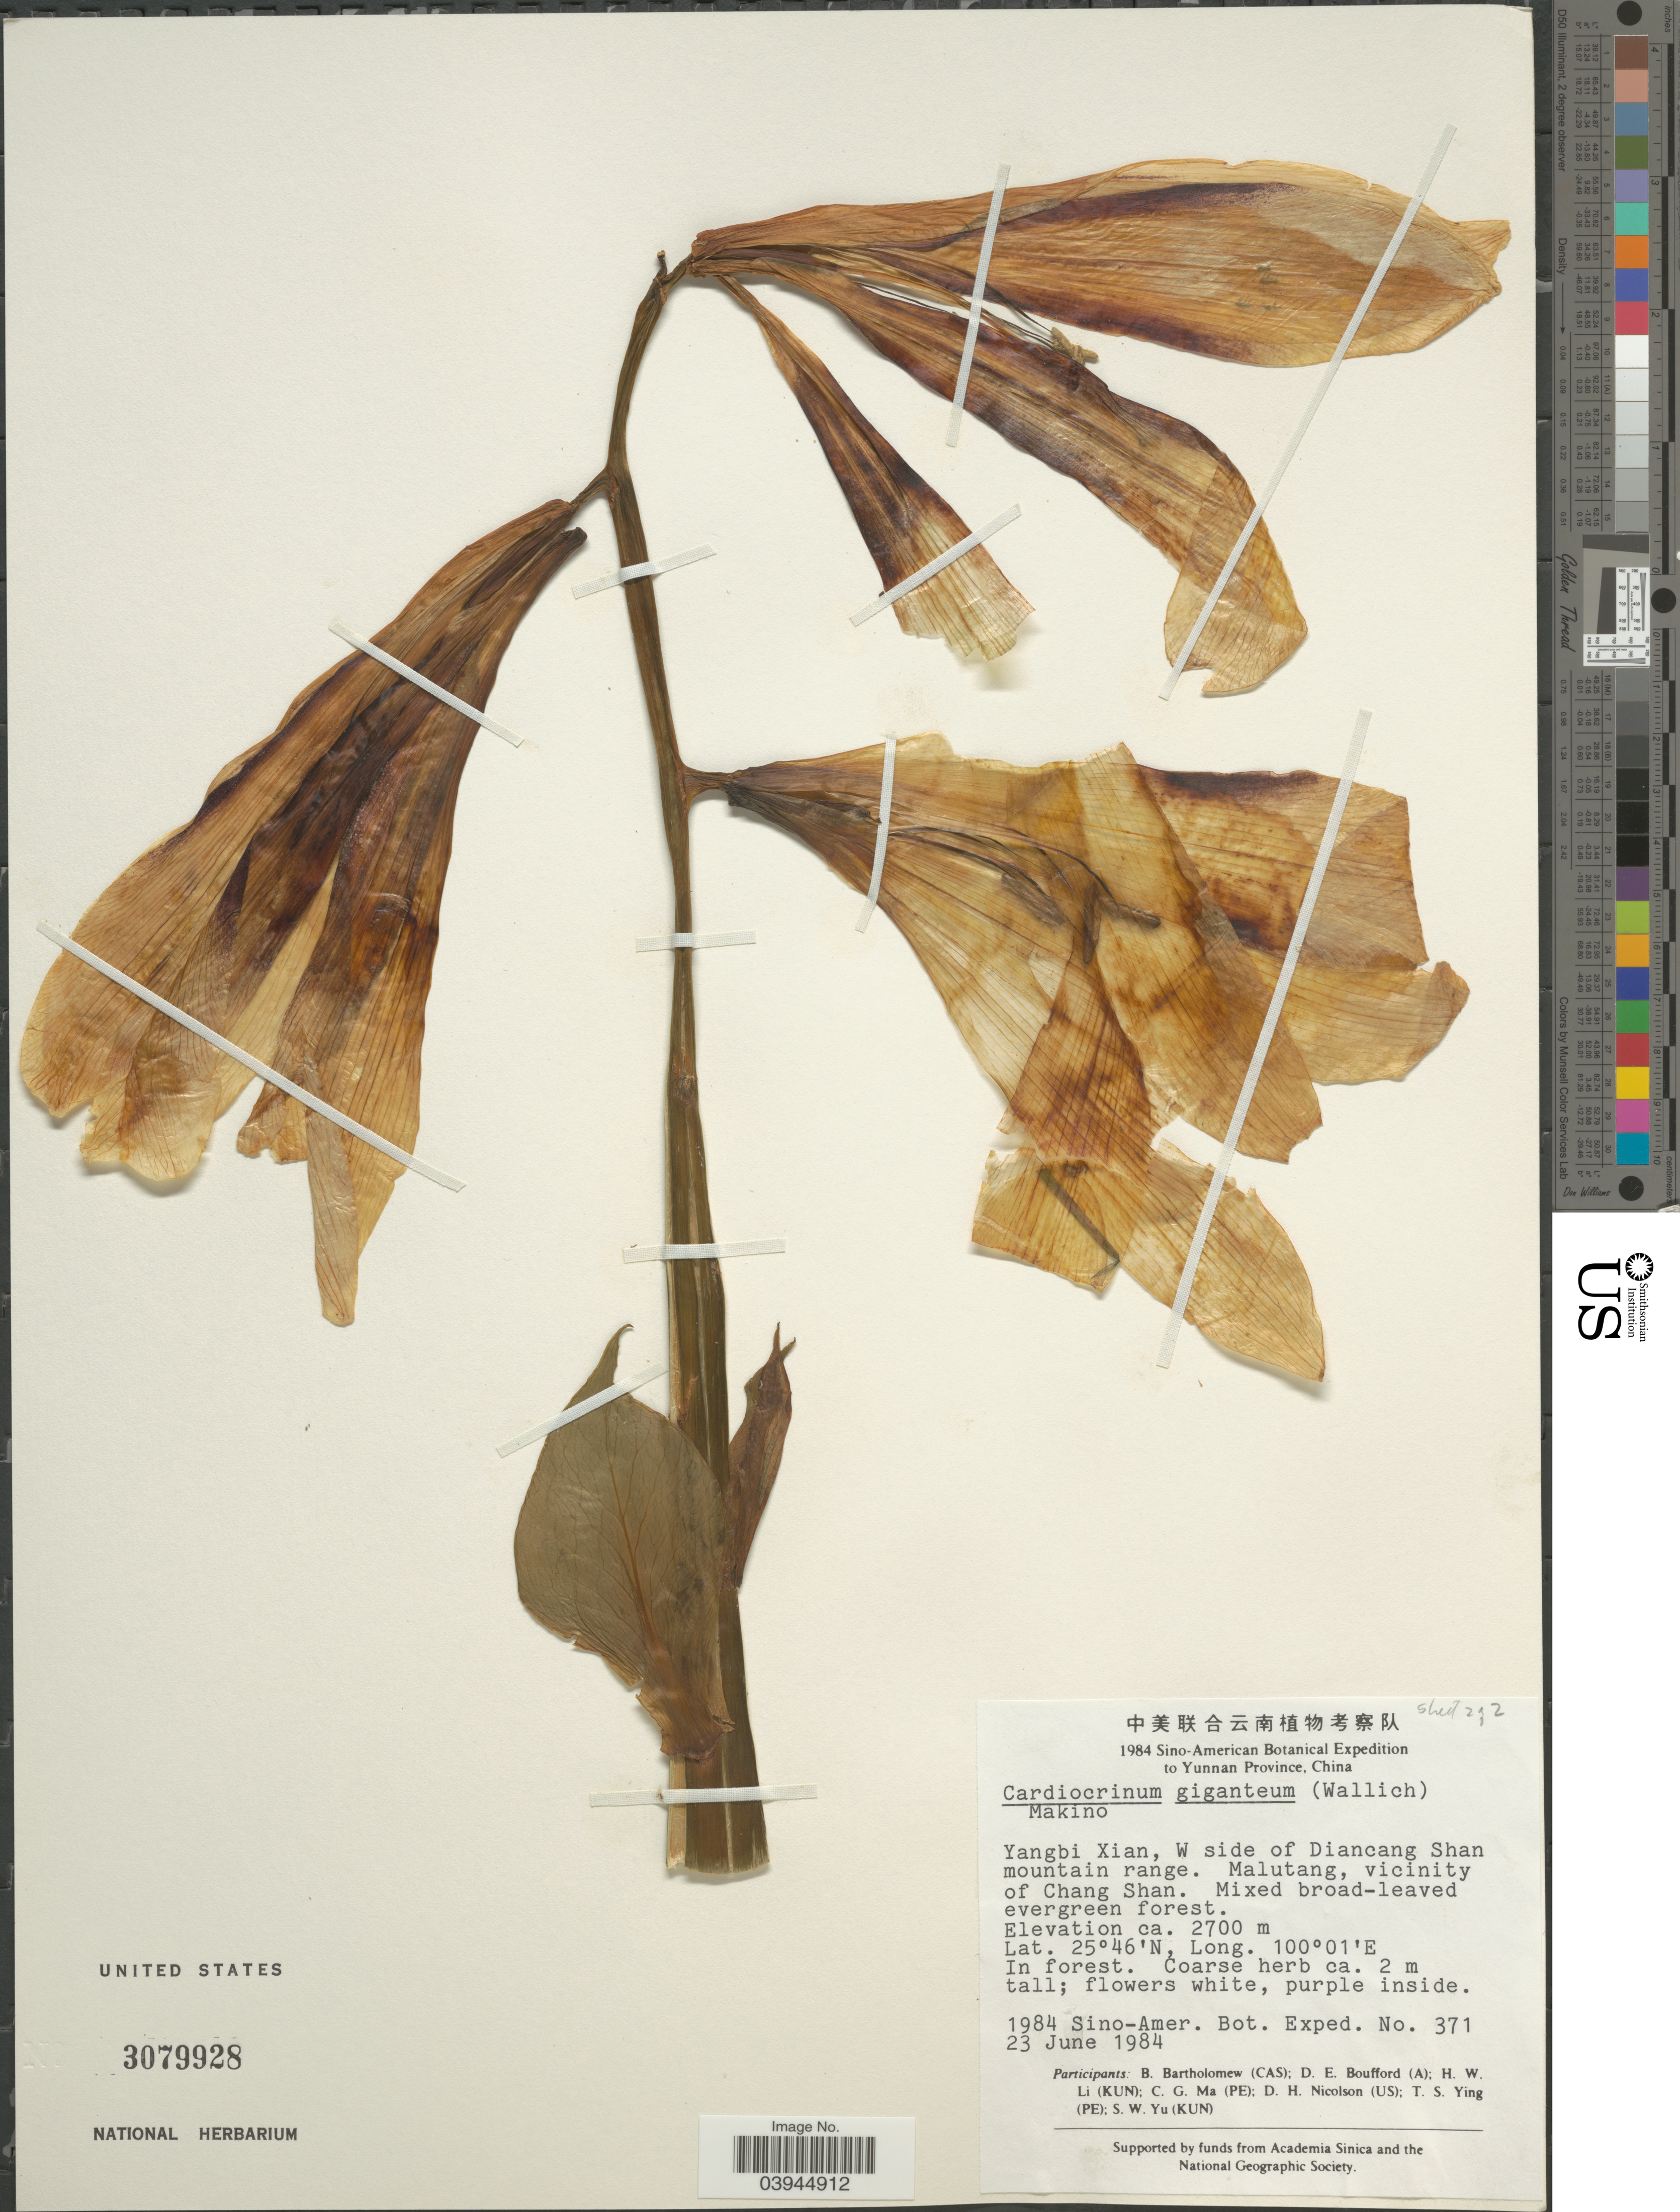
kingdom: Plantae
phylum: Tracheophyta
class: Liliopsida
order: Liliales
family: Liliaceae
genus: Cardiocrinum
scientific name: Cardiocrinum giganteum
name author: (Wall.) Makino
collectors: Sino-Amer. Bot. Exped. 1984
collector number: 371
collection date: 1984-06-23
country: China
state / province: Yunnan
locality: Yangbi Xian, W side of Diancang Shan mountain range. Malutang, vicinity of Chang Shan.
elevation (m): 2700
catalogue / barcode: US 3079928